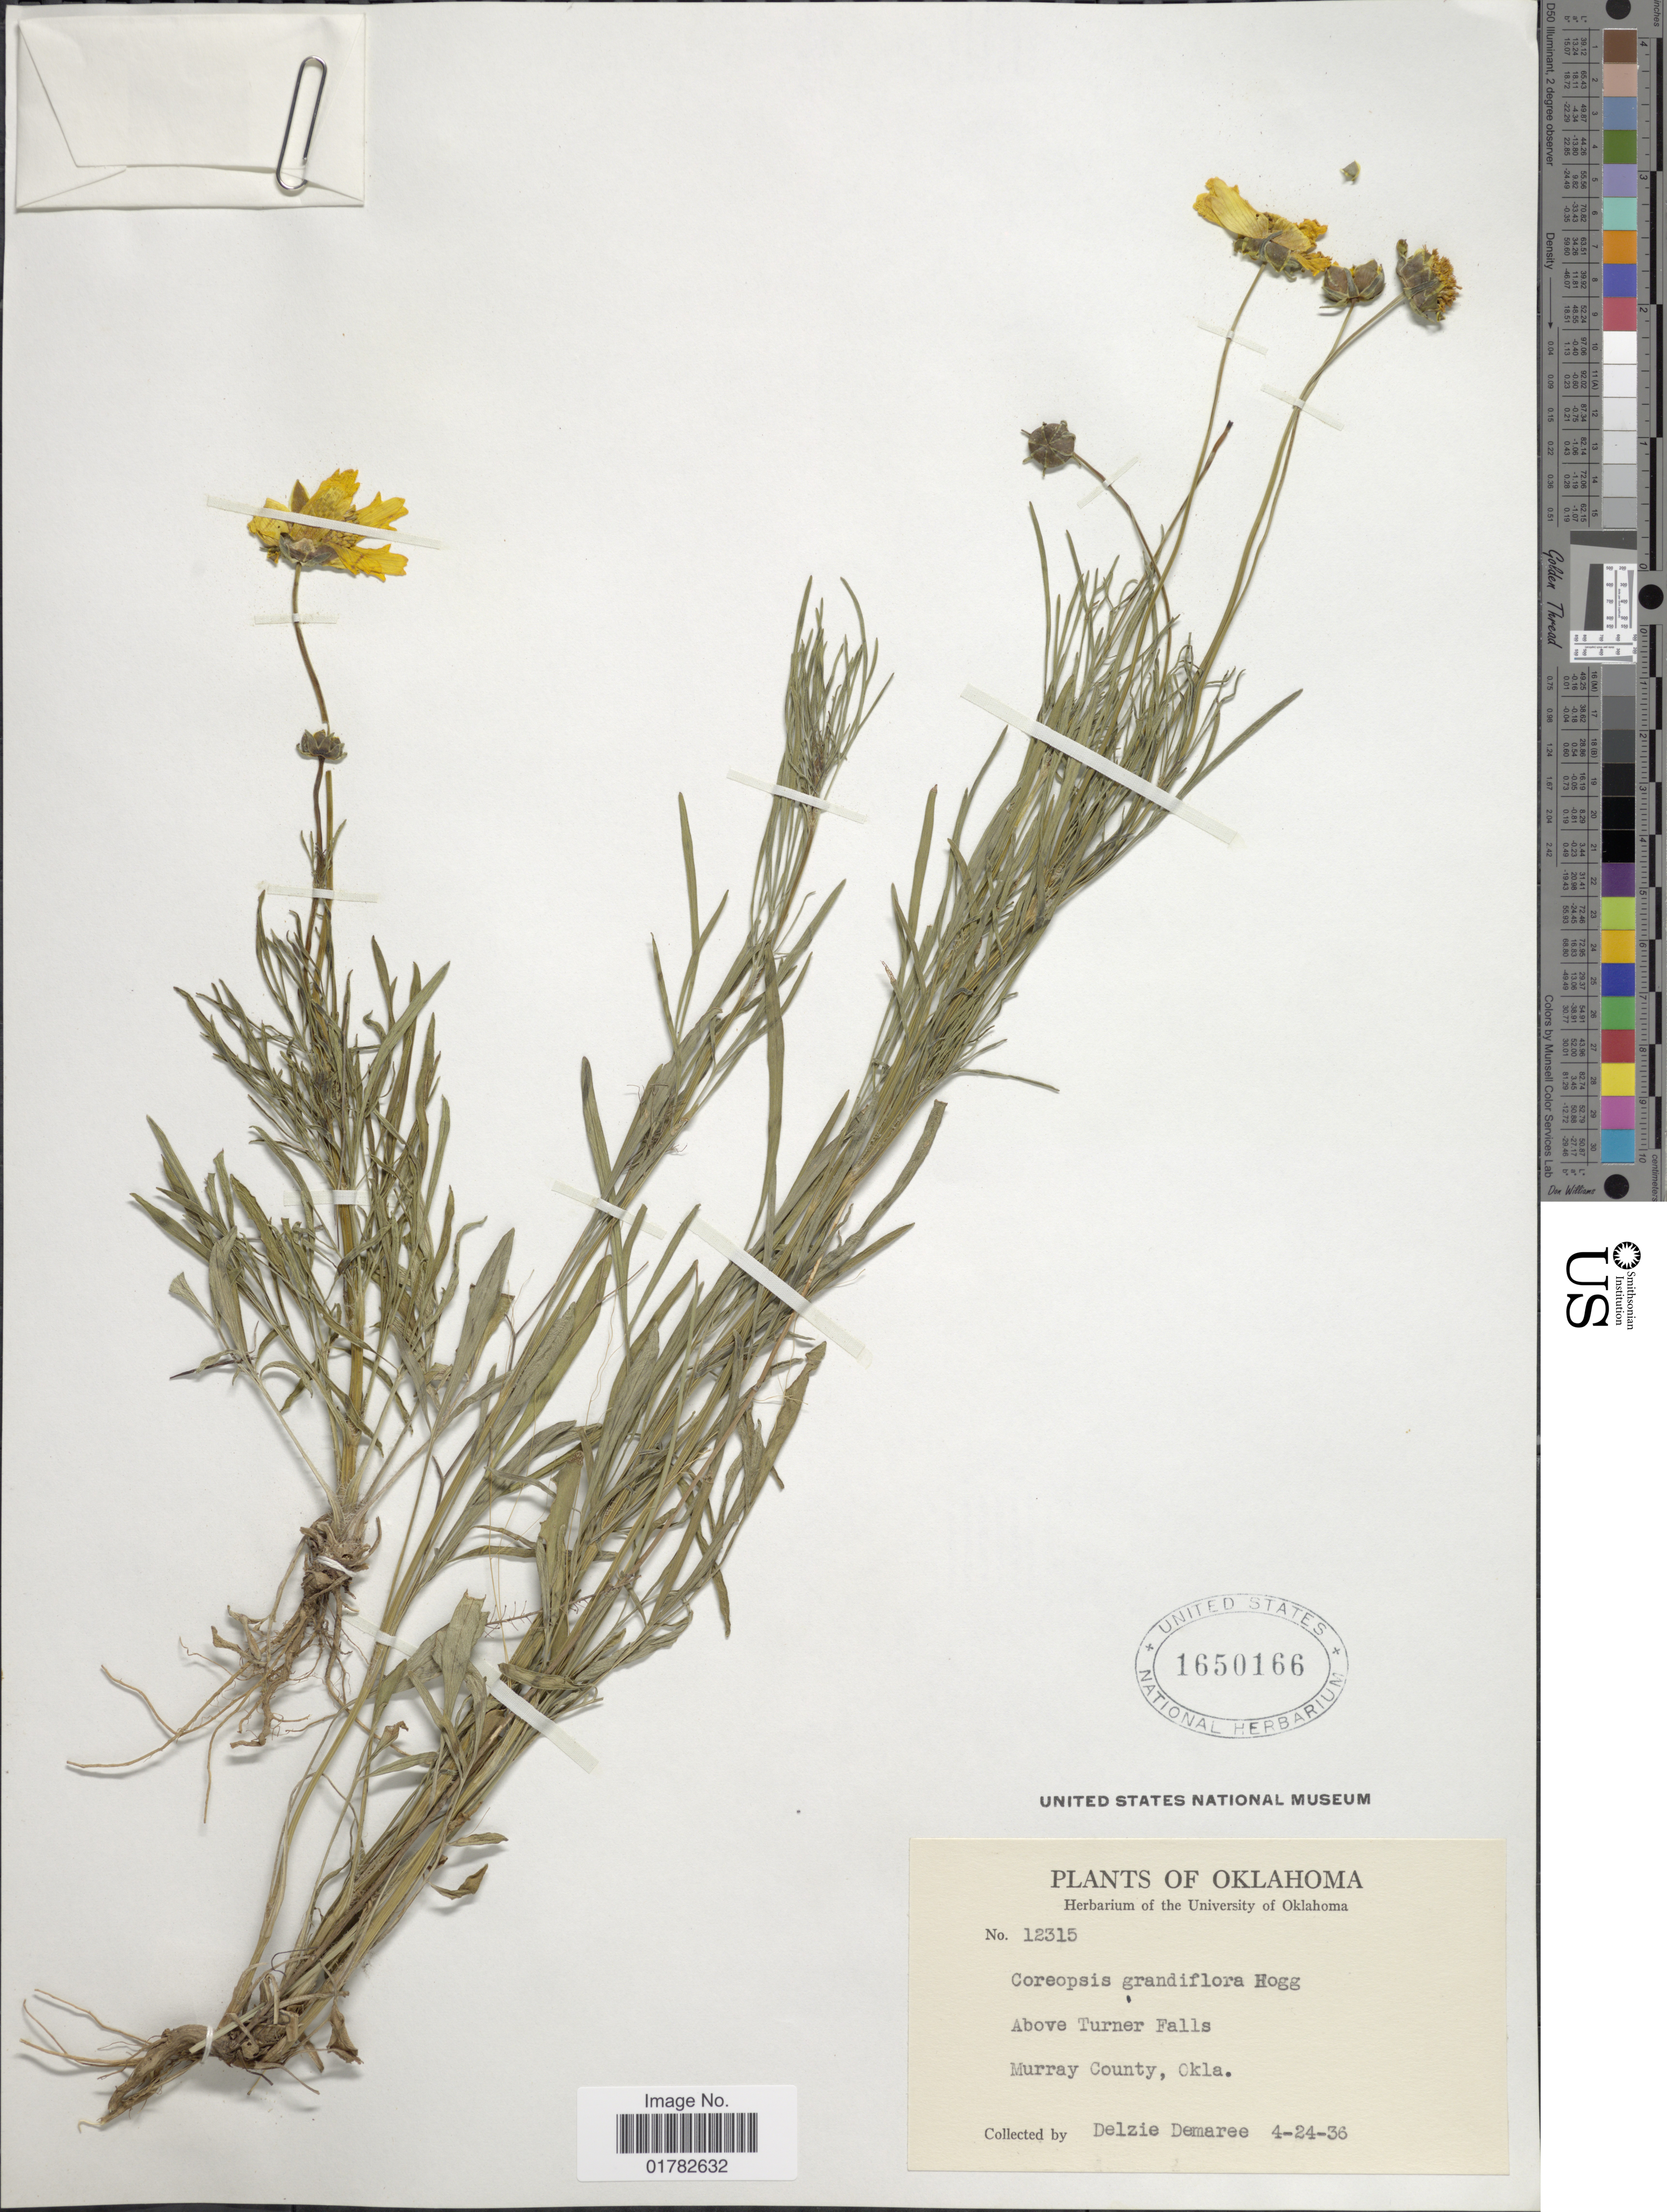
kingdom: Plantae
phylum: Tracheophyta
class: Magnoliopsida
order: Asterales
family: Asteraceae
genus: Coreopsis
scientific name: Coreopsis grandiflora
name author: Nutt.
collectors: D. Demaree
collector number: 12315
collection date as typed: Transcribed d/m/y: 24/4/36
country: United States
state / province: Oklahoma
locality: Above Turner Falls, Murray County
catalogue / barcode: US 1650166